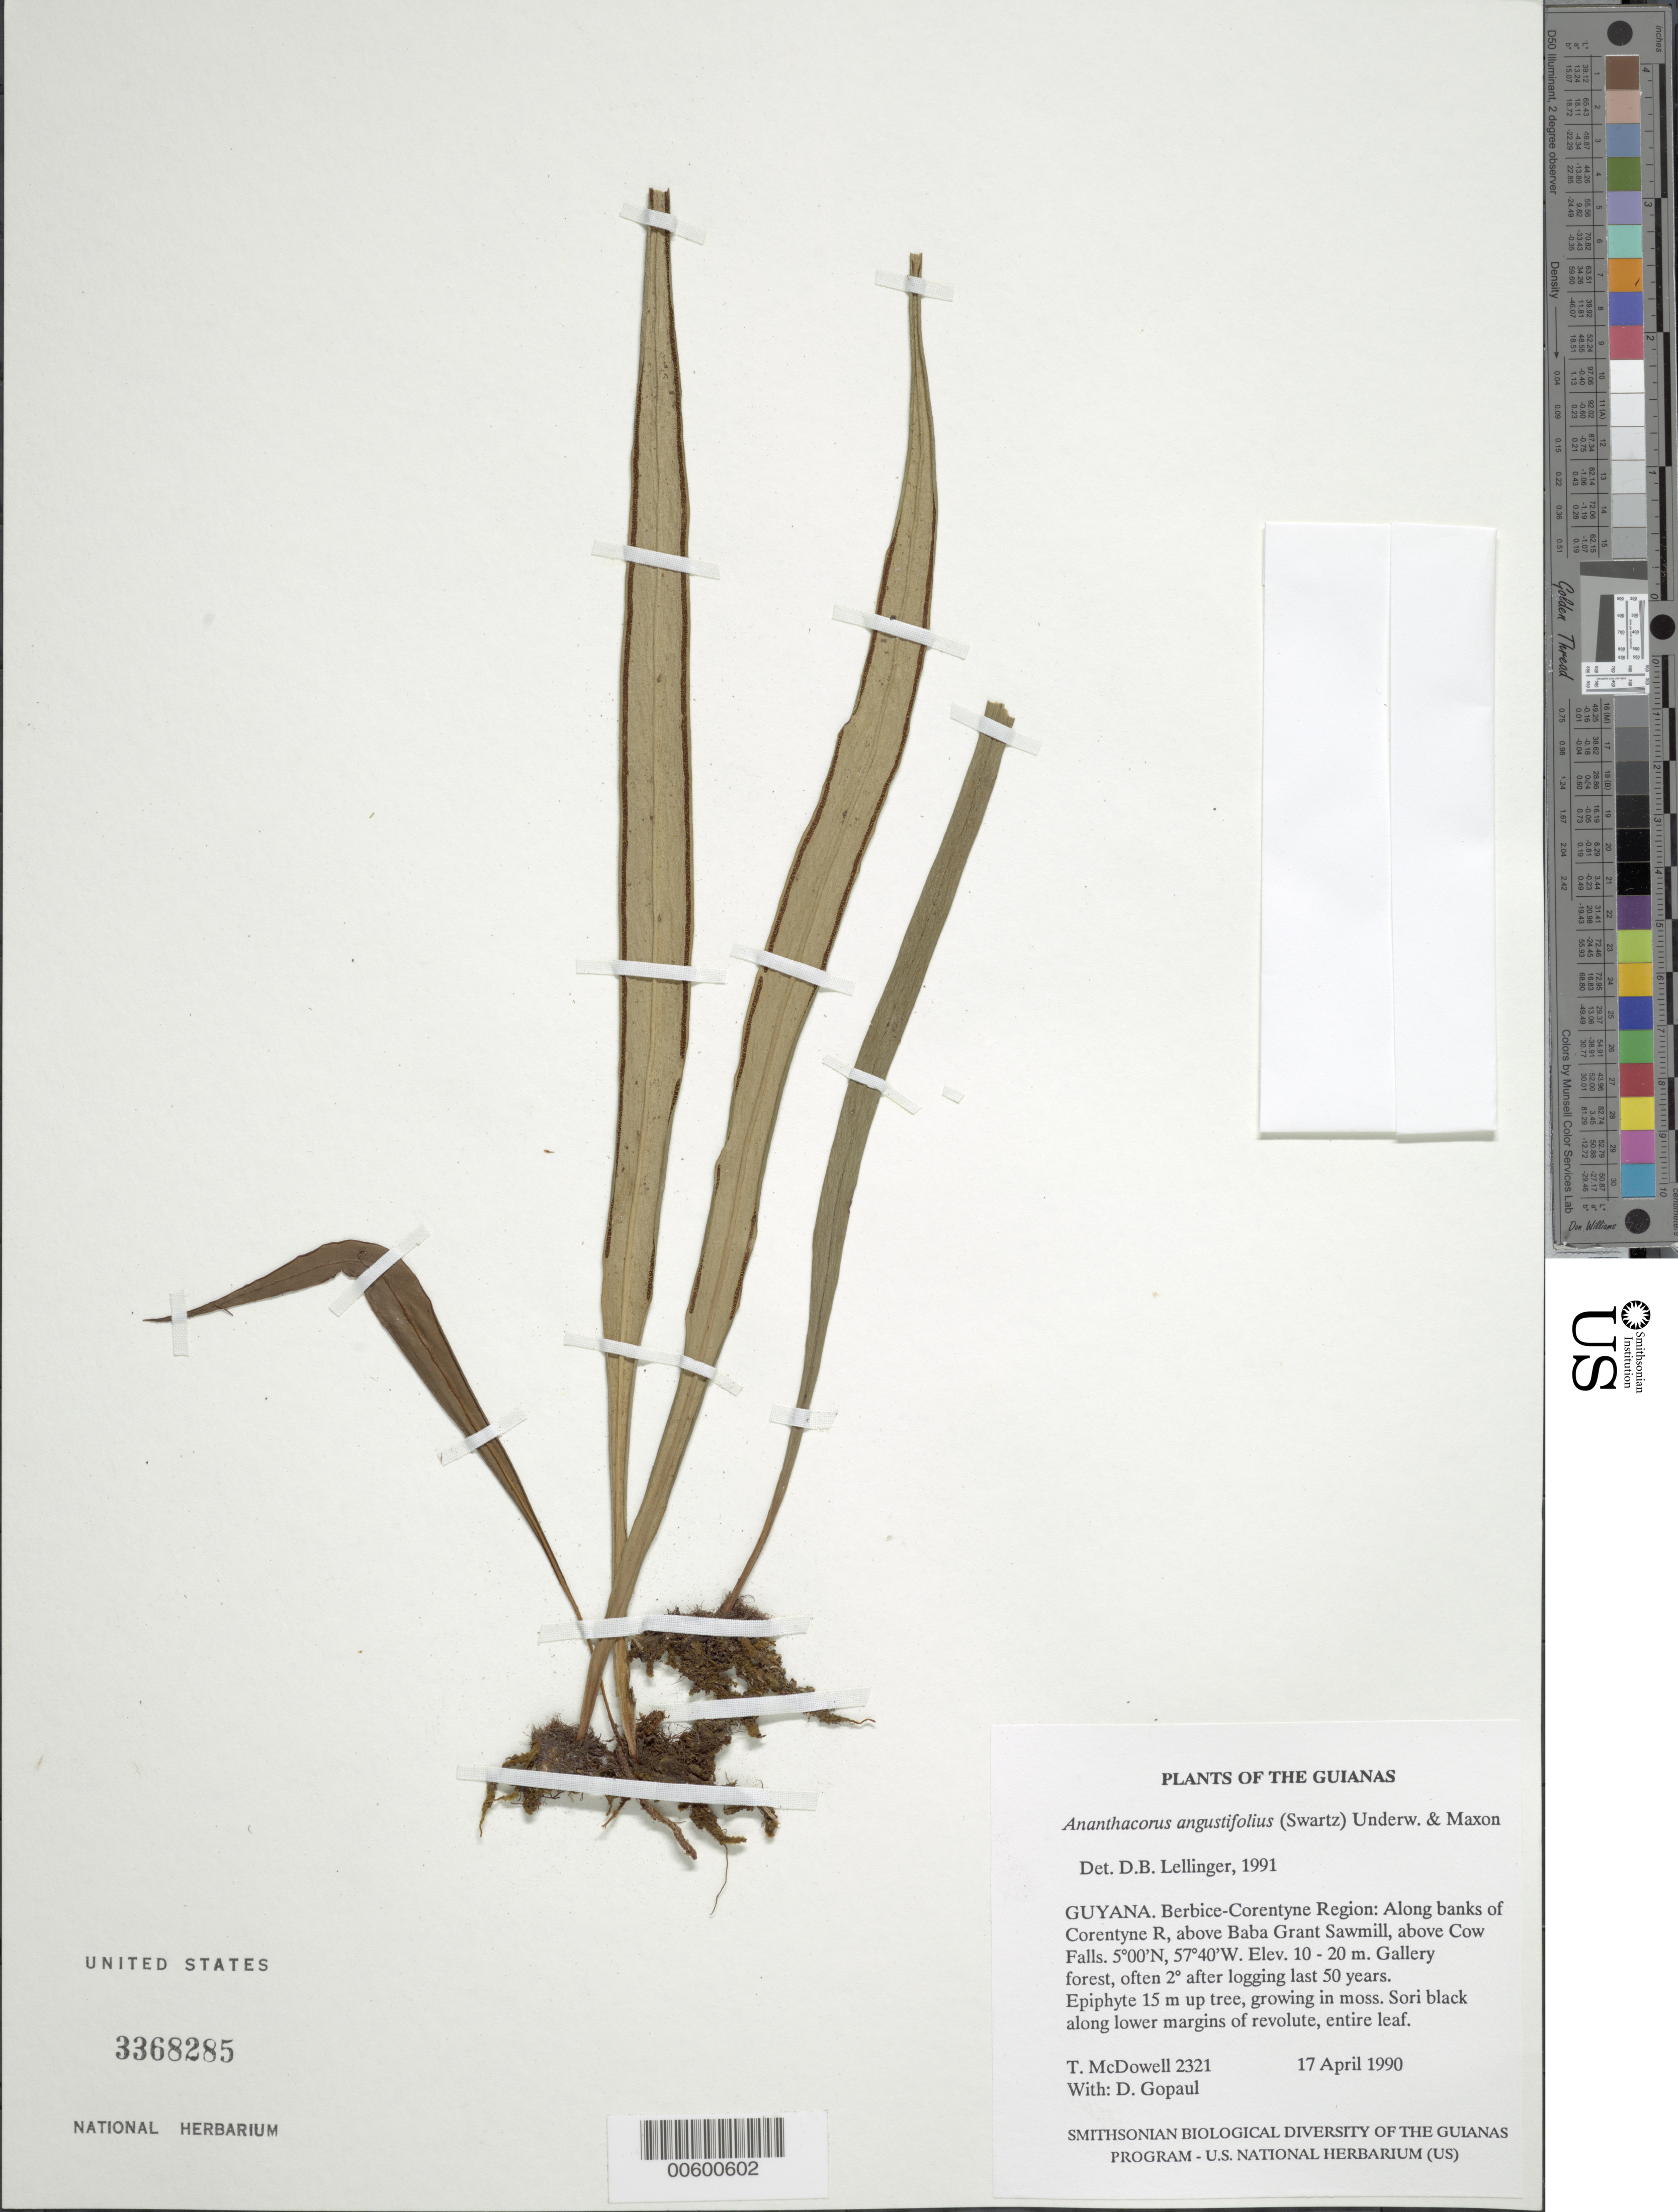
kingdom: Plantae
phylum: Tracheophyta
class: Polypodiopsida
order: Polypodiales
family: Pteridaceae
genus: Ananthacorus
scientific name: Ananthacorus angustifolius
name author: (Sw.) Underw. & Maxon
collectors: T. McDowell & D. Gopaul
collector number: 2321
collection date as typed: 17 April 1990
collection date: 1990-04-17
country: Guyana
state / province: E. Berbice-Corentyne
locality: Along banks of Corentyne River, above Baba Grant Sawmill, above Cow Falls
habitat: Gallery forest, often secondary after logging last 50 years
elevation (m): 10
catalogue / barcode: US 3368285